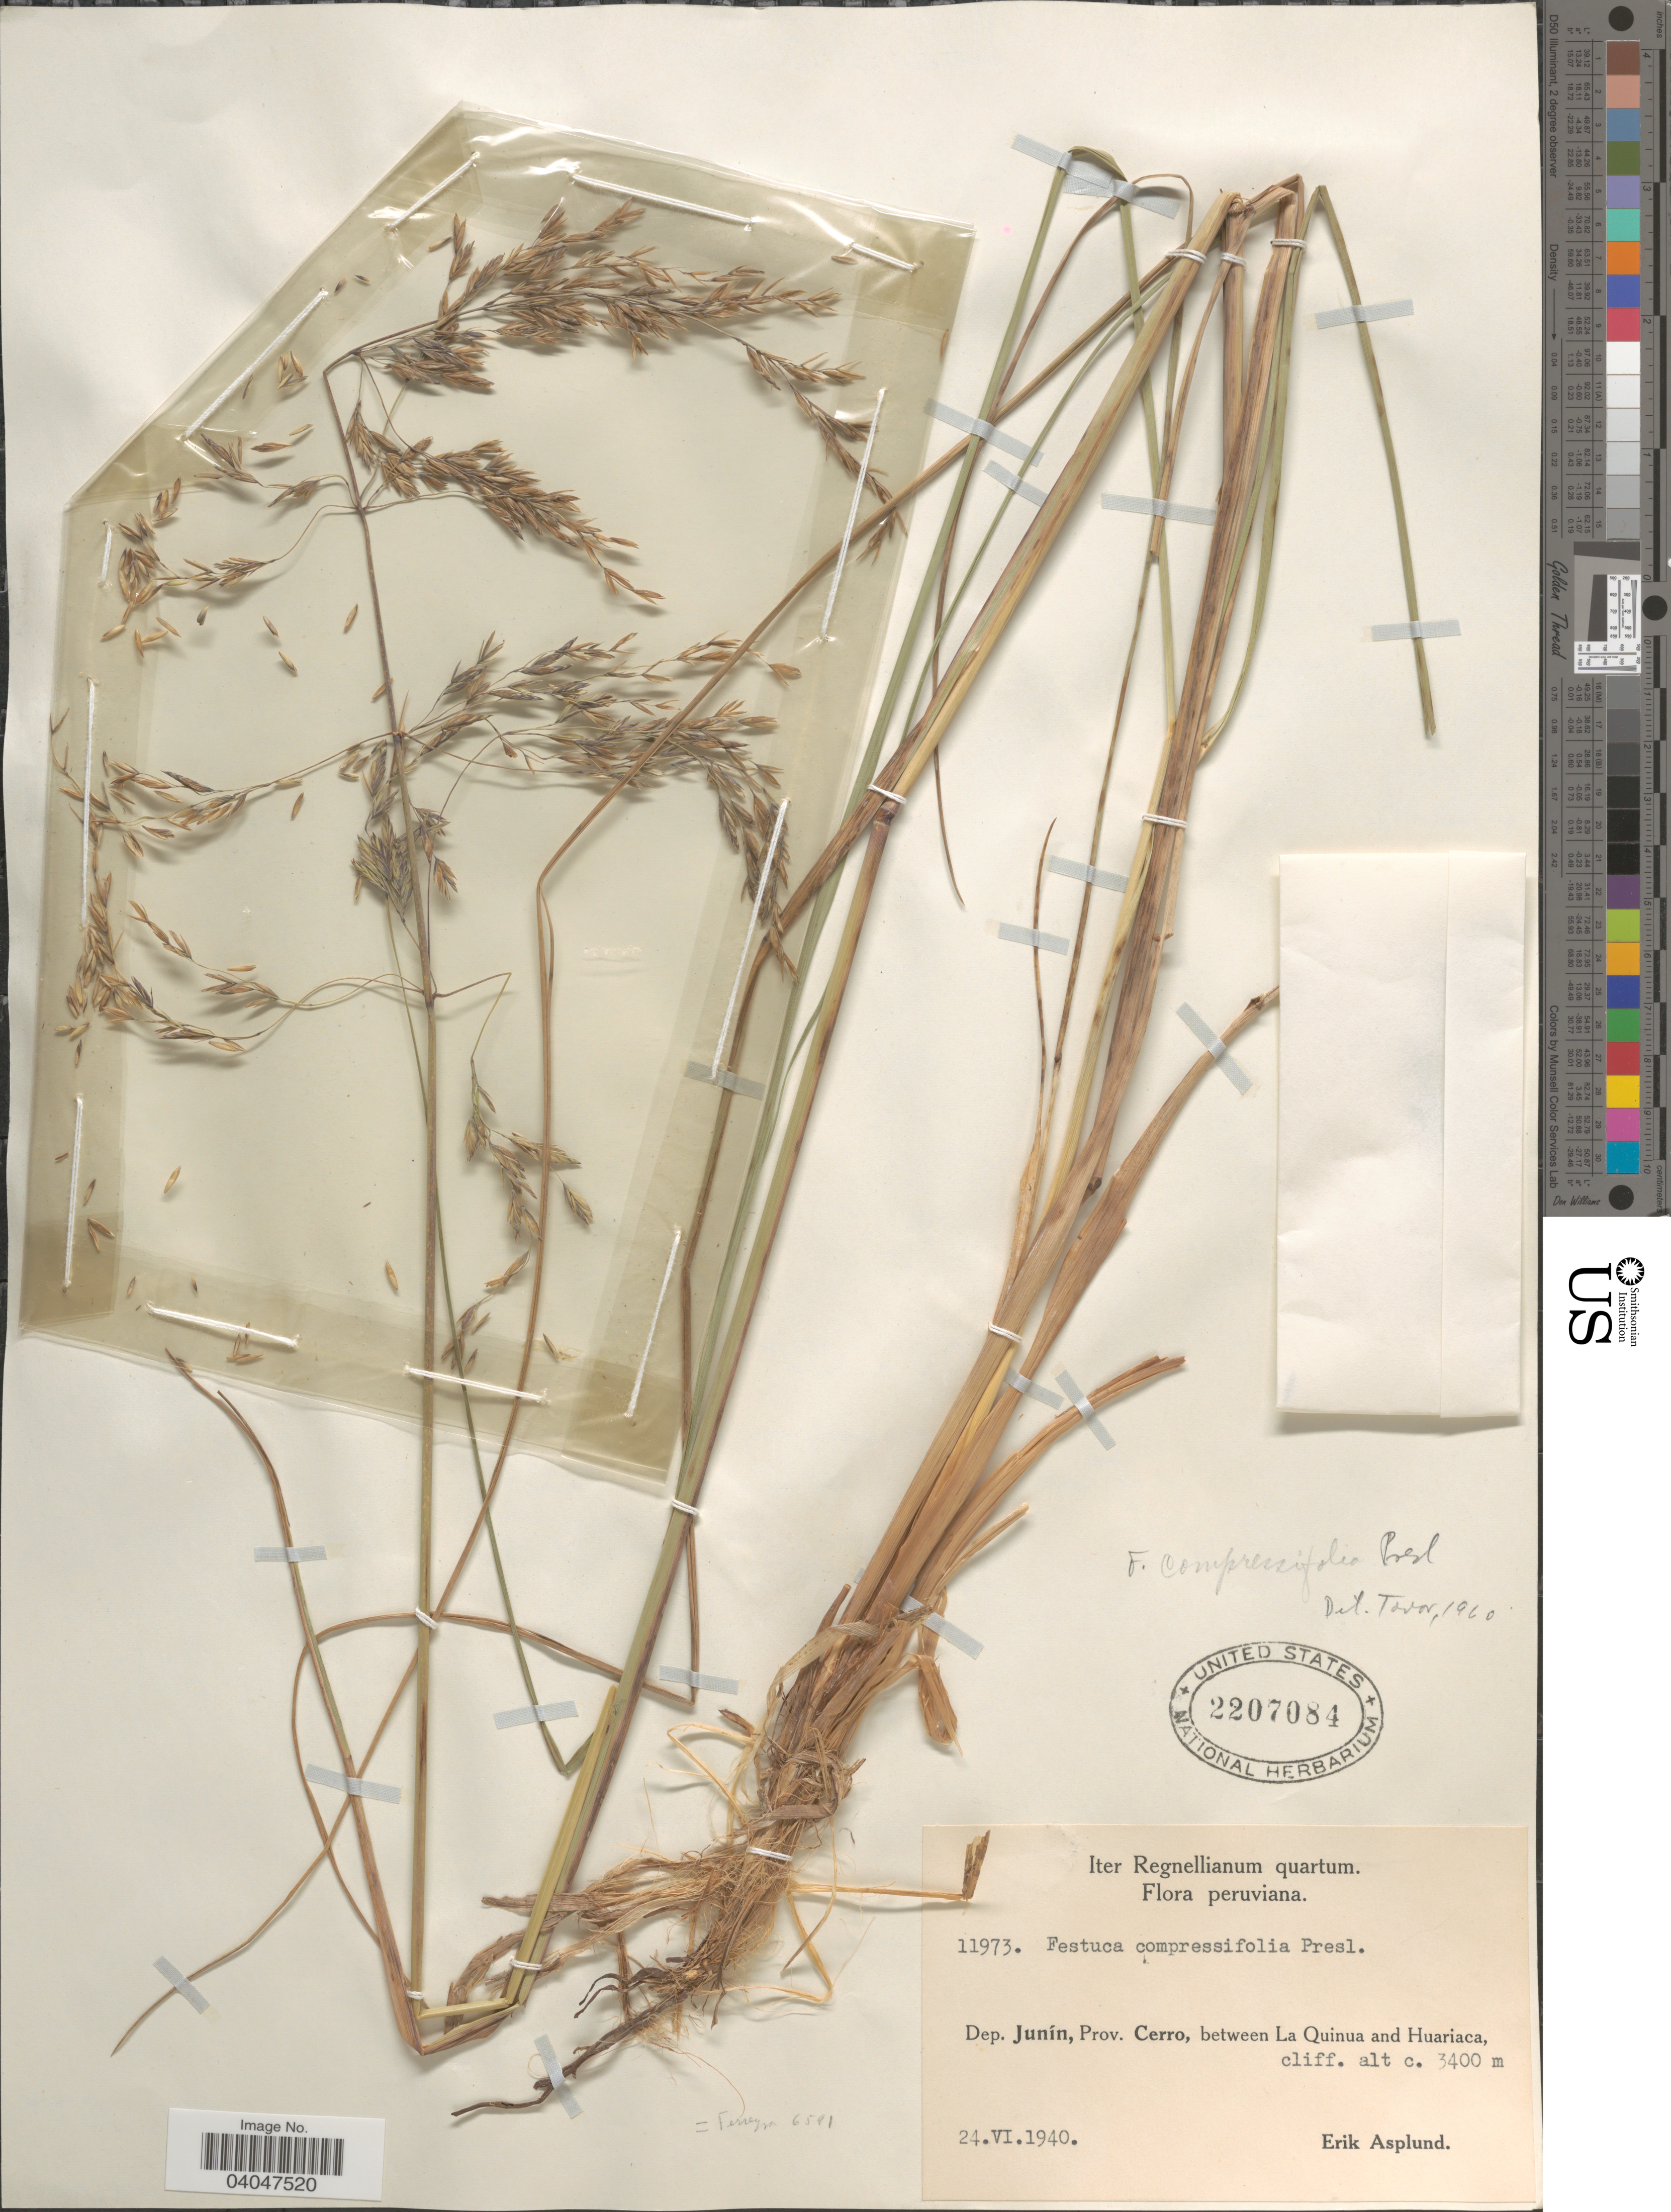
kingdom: Plantae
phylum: Tracheophyta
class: Liliopsida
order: Poales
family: Poaceae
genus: Festuca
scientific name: Festuca compressifolia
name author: J. Presl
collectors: E. Asplund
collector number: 11973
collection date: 1940-06-24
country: Peru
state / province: Junín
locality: Dep. Junín, Prov. Cerro, between La Quinua and Huariaca.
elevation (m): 3400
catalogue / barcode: US 2207084